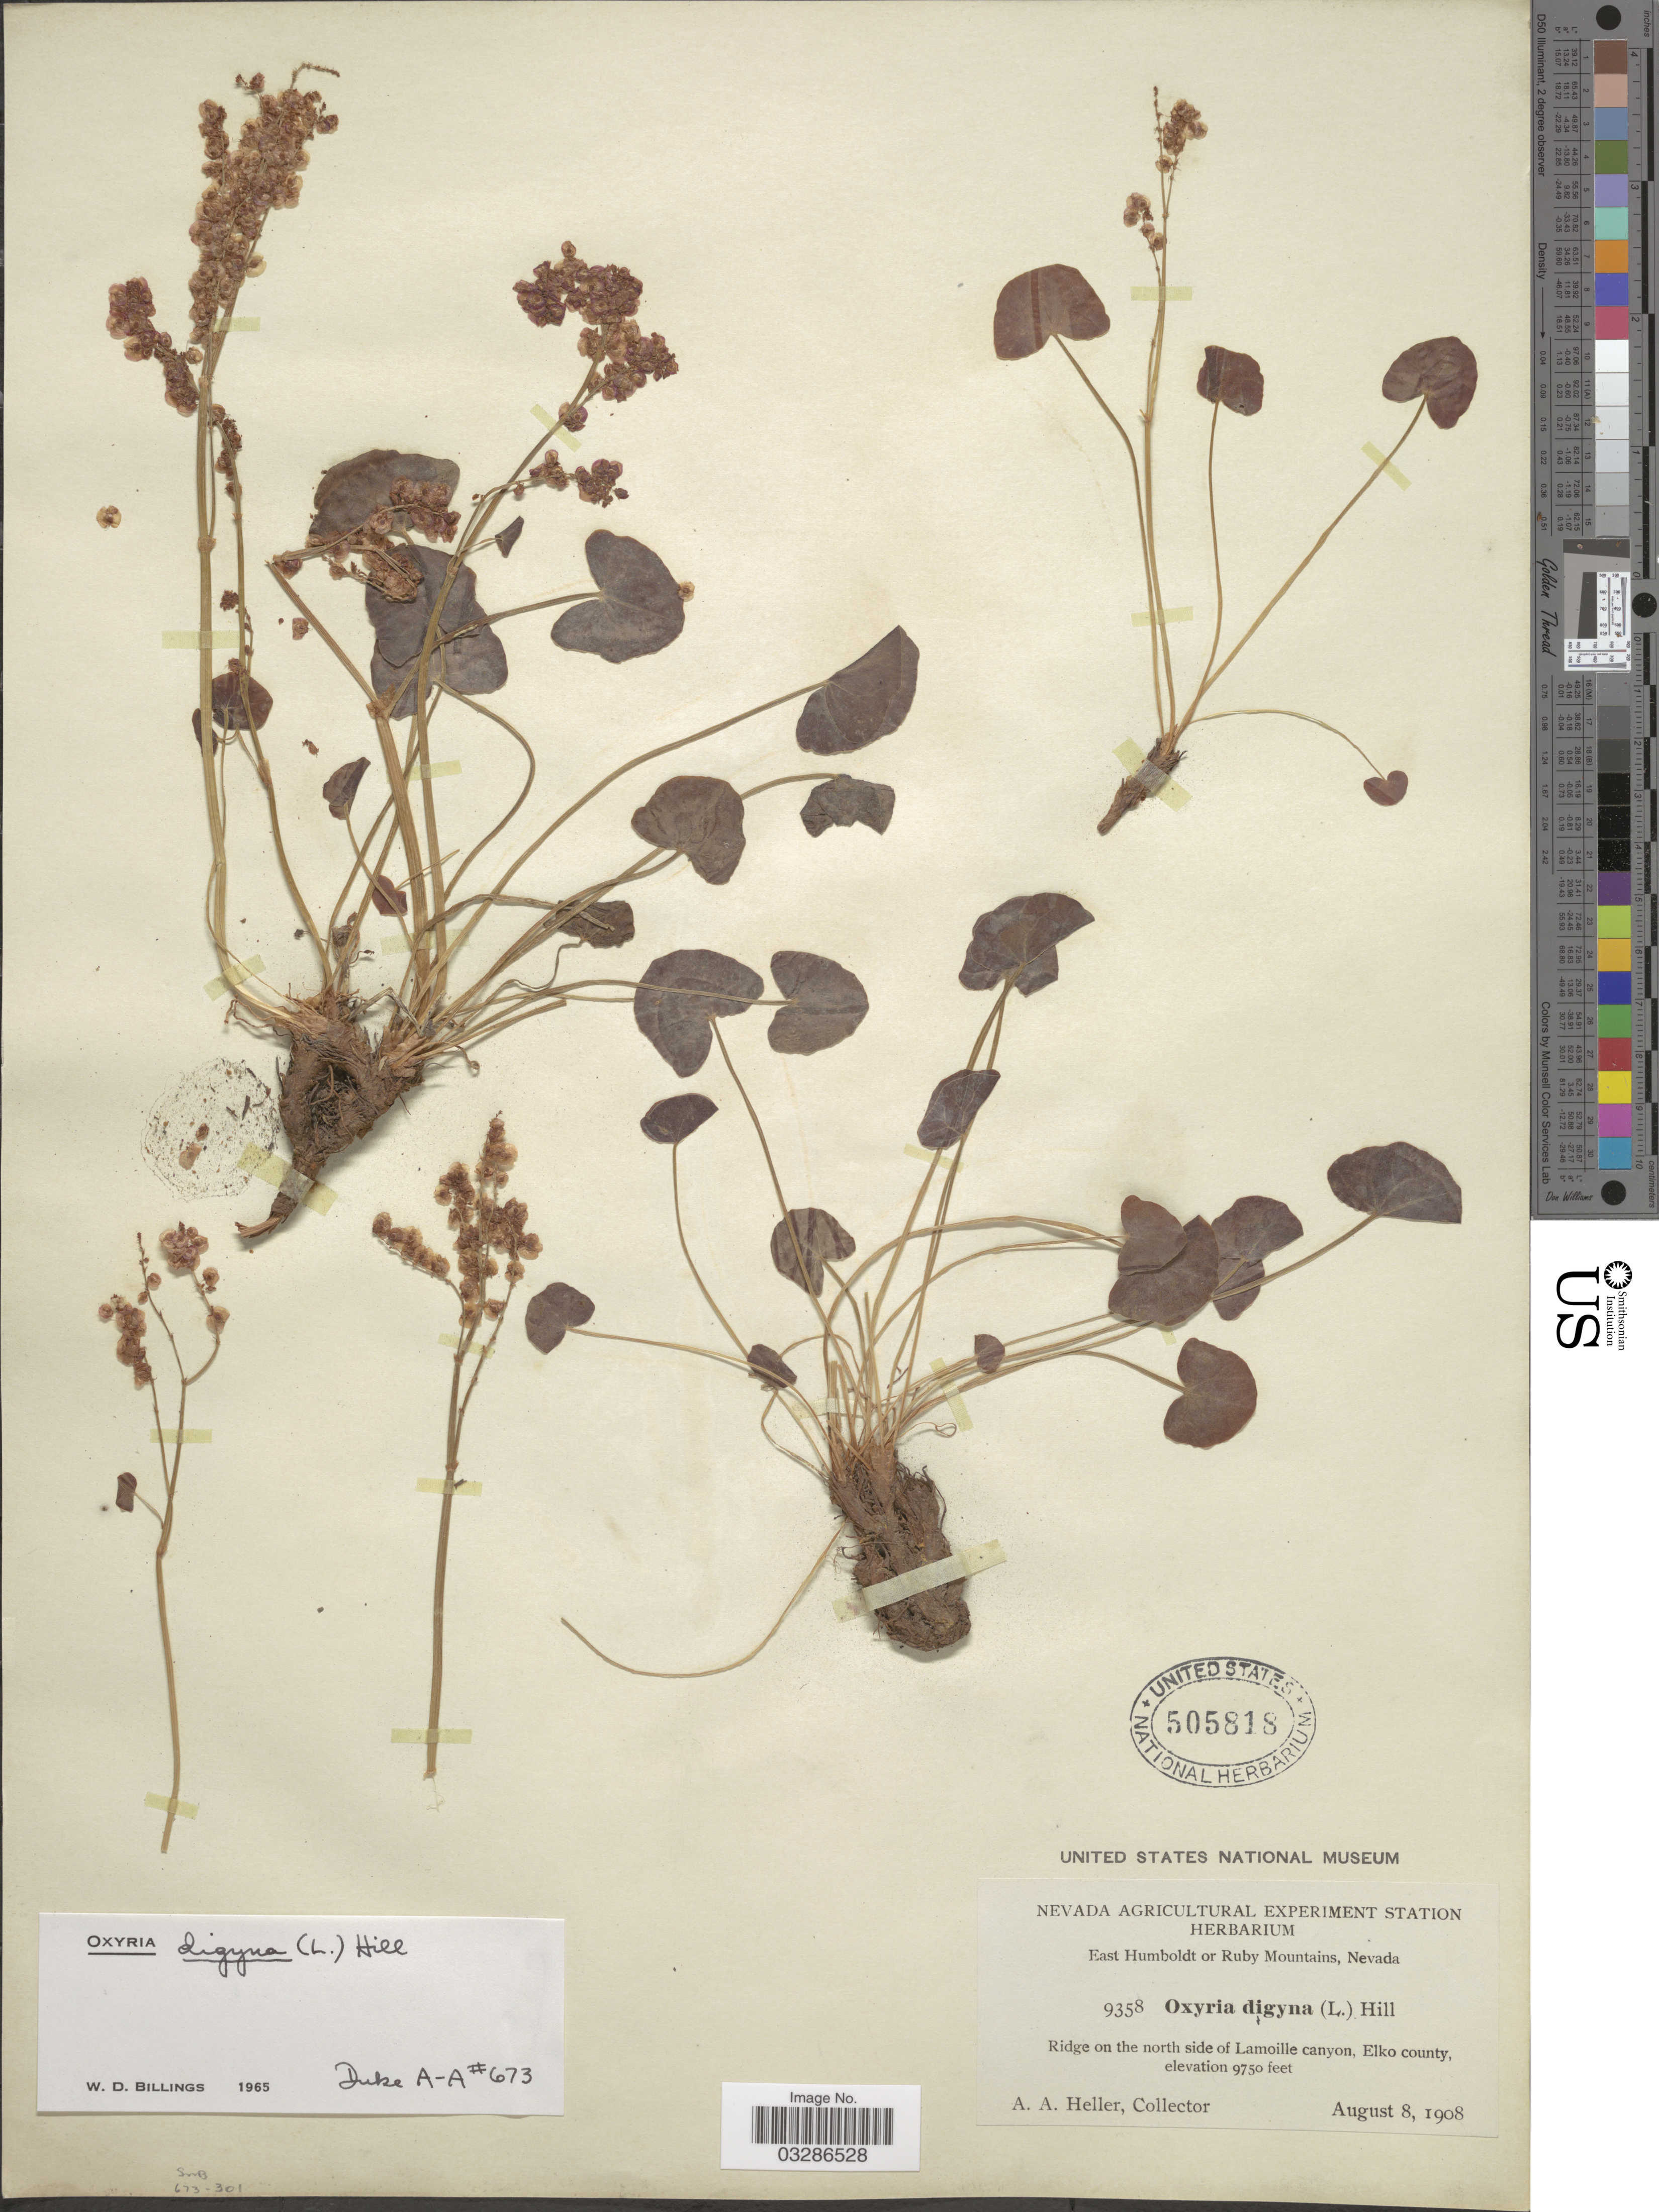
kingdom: Plantae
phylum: Tracheophyta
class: Magnoliopsida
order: Caryophyllales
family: Polygonaceae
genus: Oxyria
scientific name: Oxyria digyna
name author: (L.) Hill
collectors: A. A. Heller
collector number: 9358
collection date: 1908-08-08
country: United States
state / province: Nevada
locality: East Humboldt or Ruby Mountains, Ridge on the north side of Lamoille canyon, Elko county.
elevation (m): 2972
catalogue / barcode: US 505818